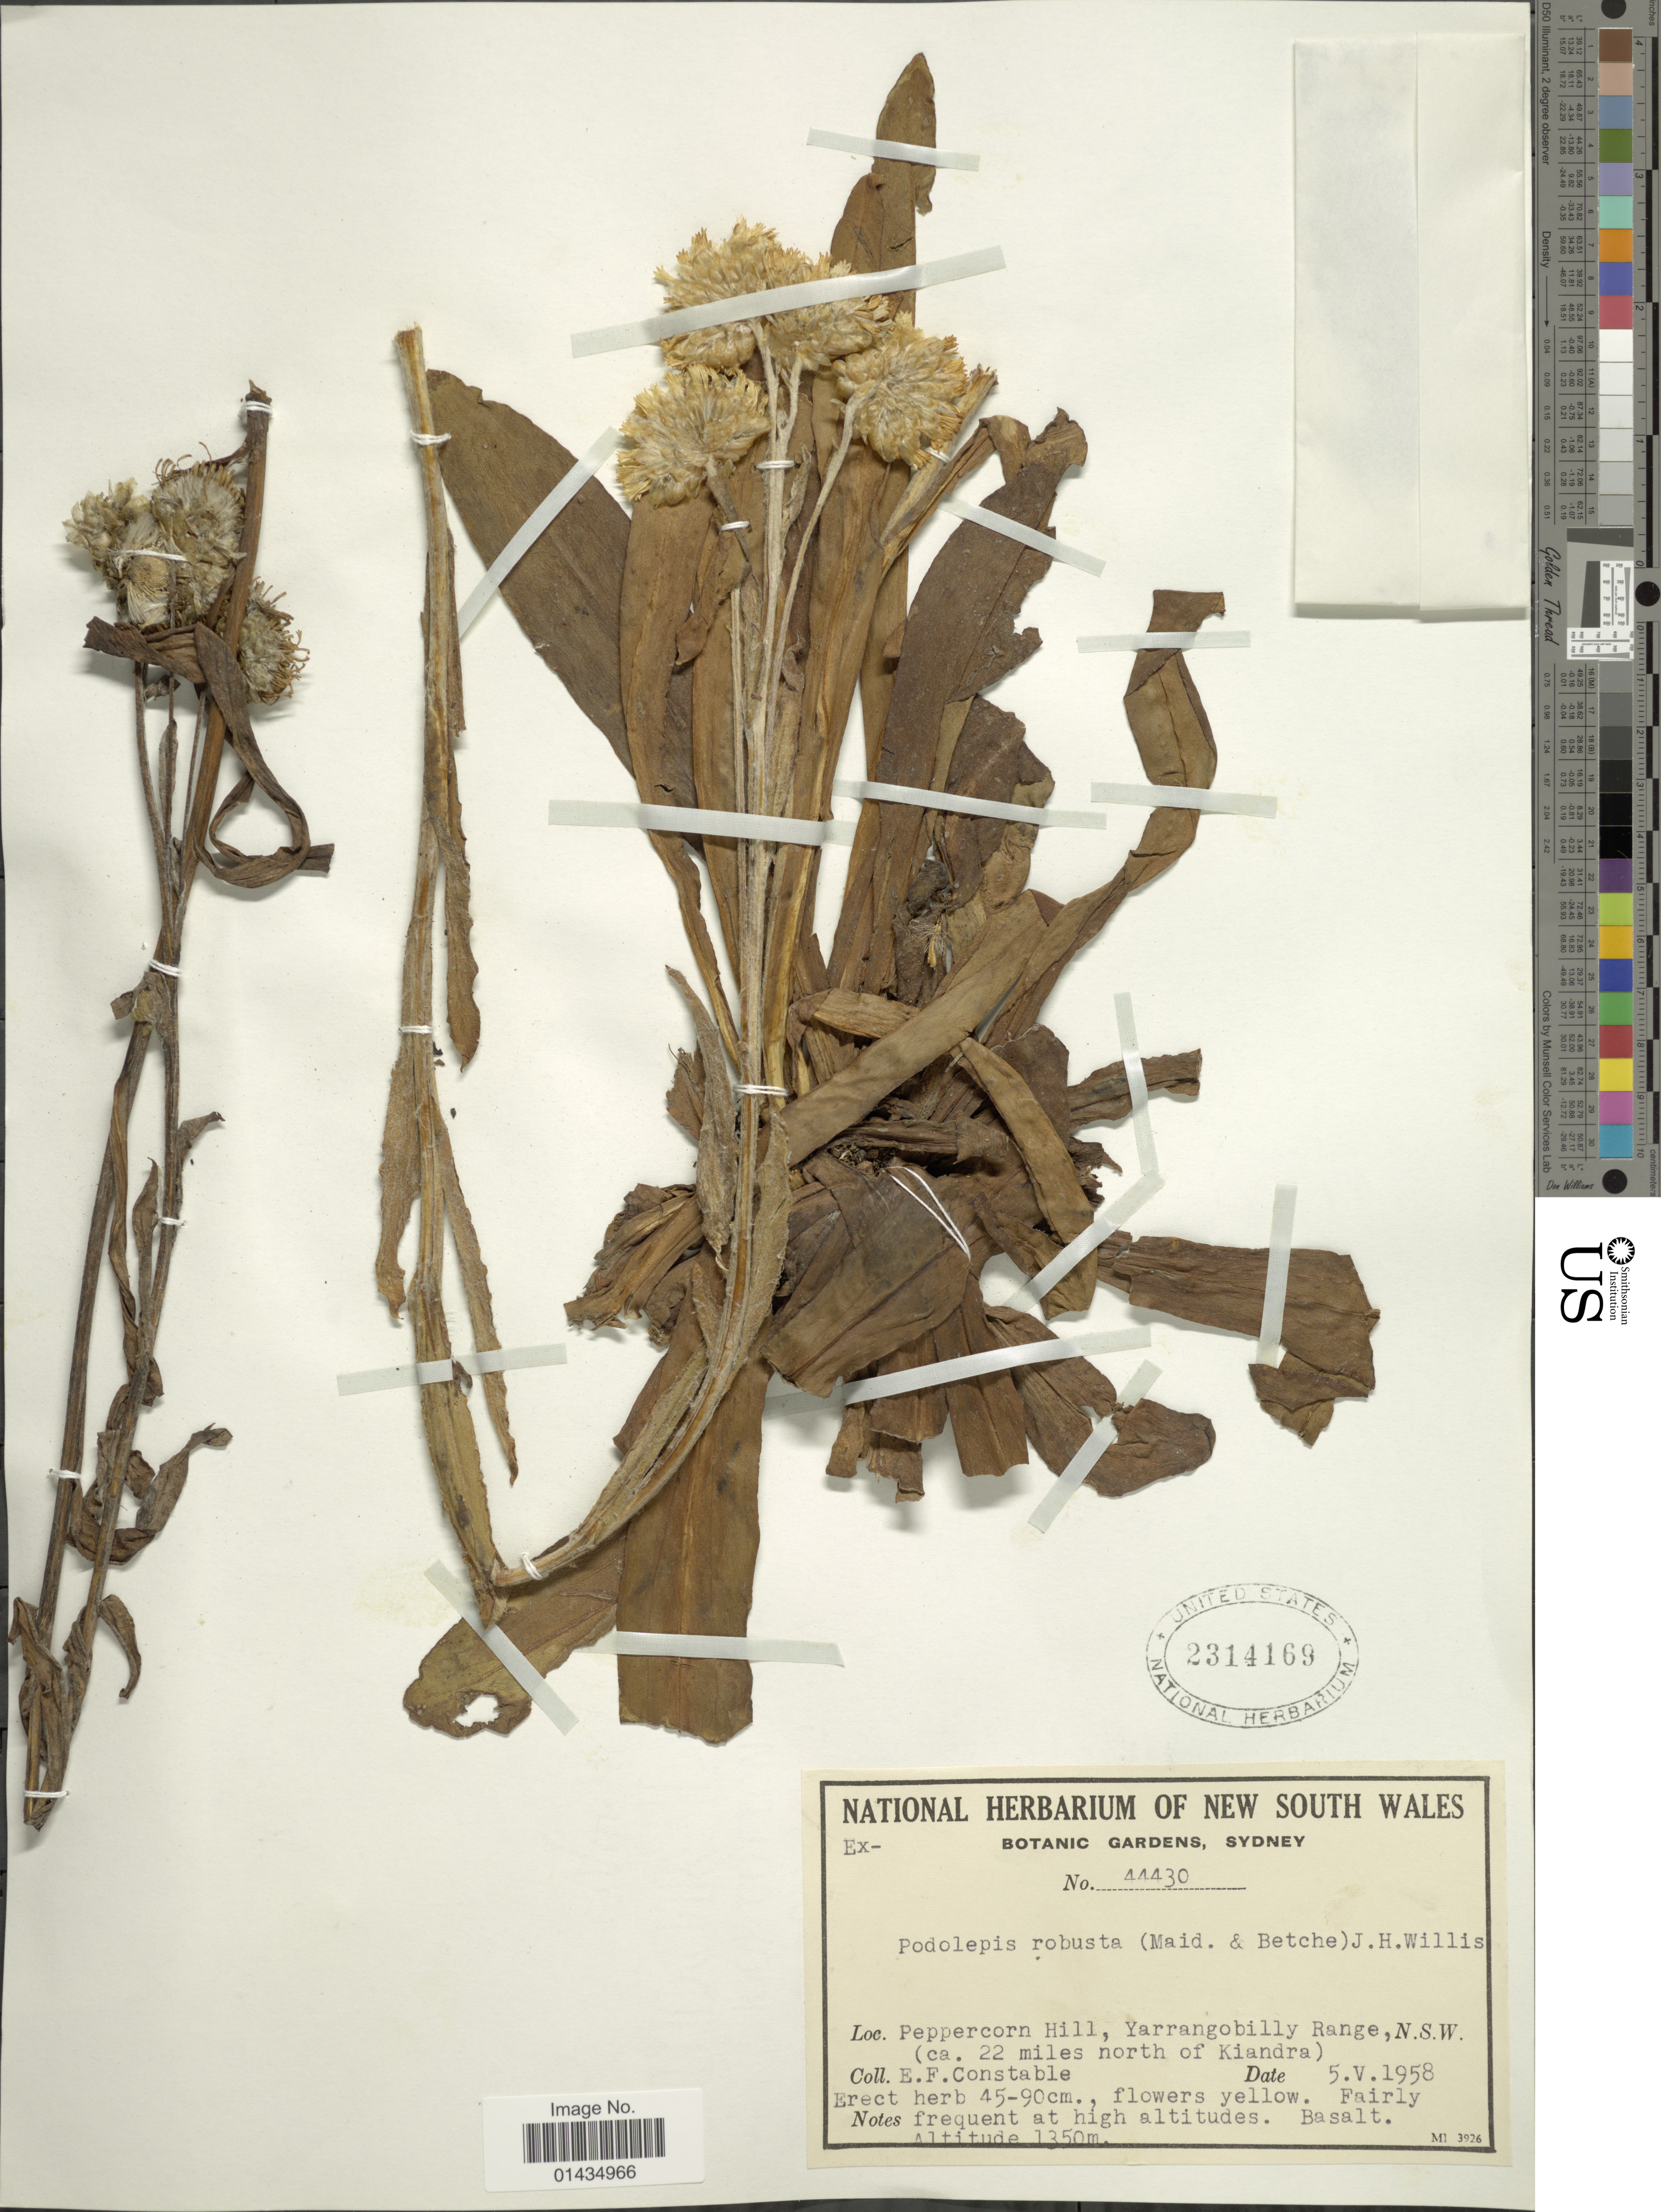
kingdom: Plantae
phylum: Tracheophyta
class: Magnoliopsida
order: Asterales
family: Asteraceae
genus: Podolepis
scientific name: Podolepis robusta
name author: (Maiden & Betche) J.H. Willis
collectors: E. F. Constable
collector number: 44430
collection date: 1958-05-05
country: Australia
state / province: New South Wales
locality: Peppercorn Hill, Yarrangobilly Range, (ca. 22 miles north of Kiandra)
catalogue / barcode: US 2314169